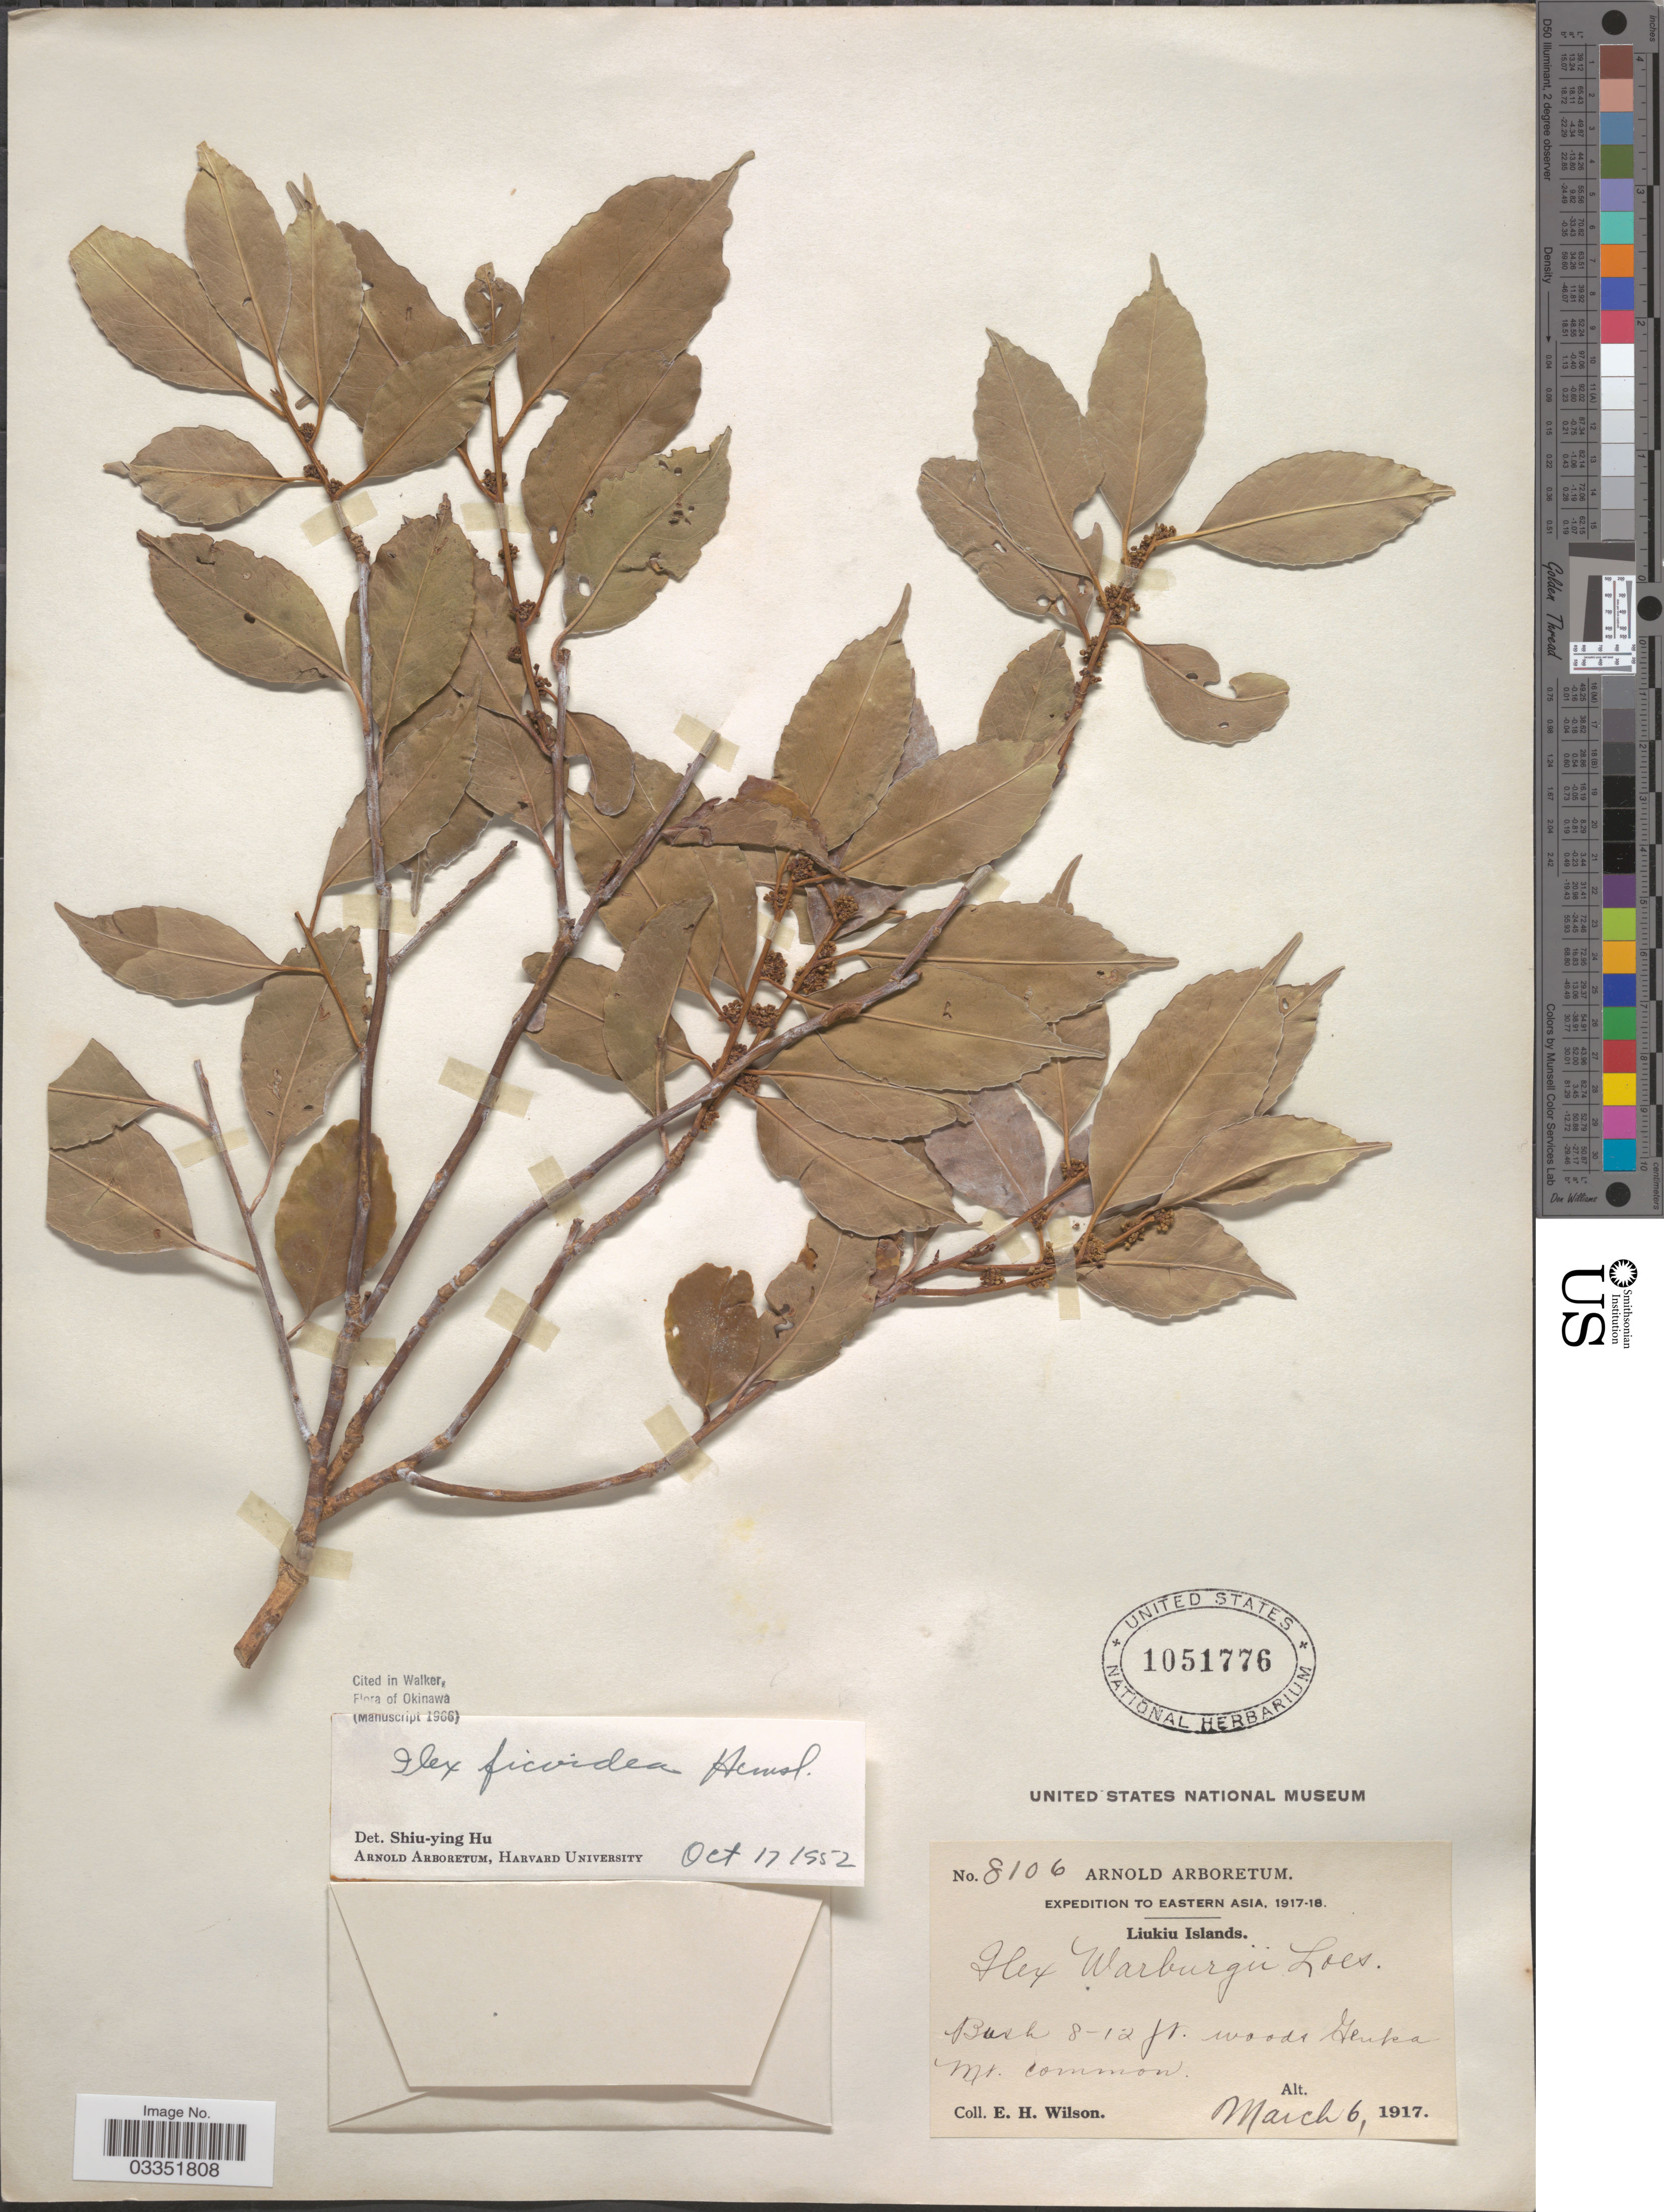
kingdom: Plantae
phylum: Tracheophyta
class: Magnoliopsida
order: Aquifoliales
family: Aquifoliaceae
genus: Ilex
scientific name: Ilex ficoidea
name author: Hemsl.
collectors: E. Wilson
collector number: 8106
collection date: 1917-03-06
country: Japan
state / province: Okinawa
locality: Eastern Asia. Liukiu Islands. Woods Genku. Mt.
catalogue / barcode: US 1051776